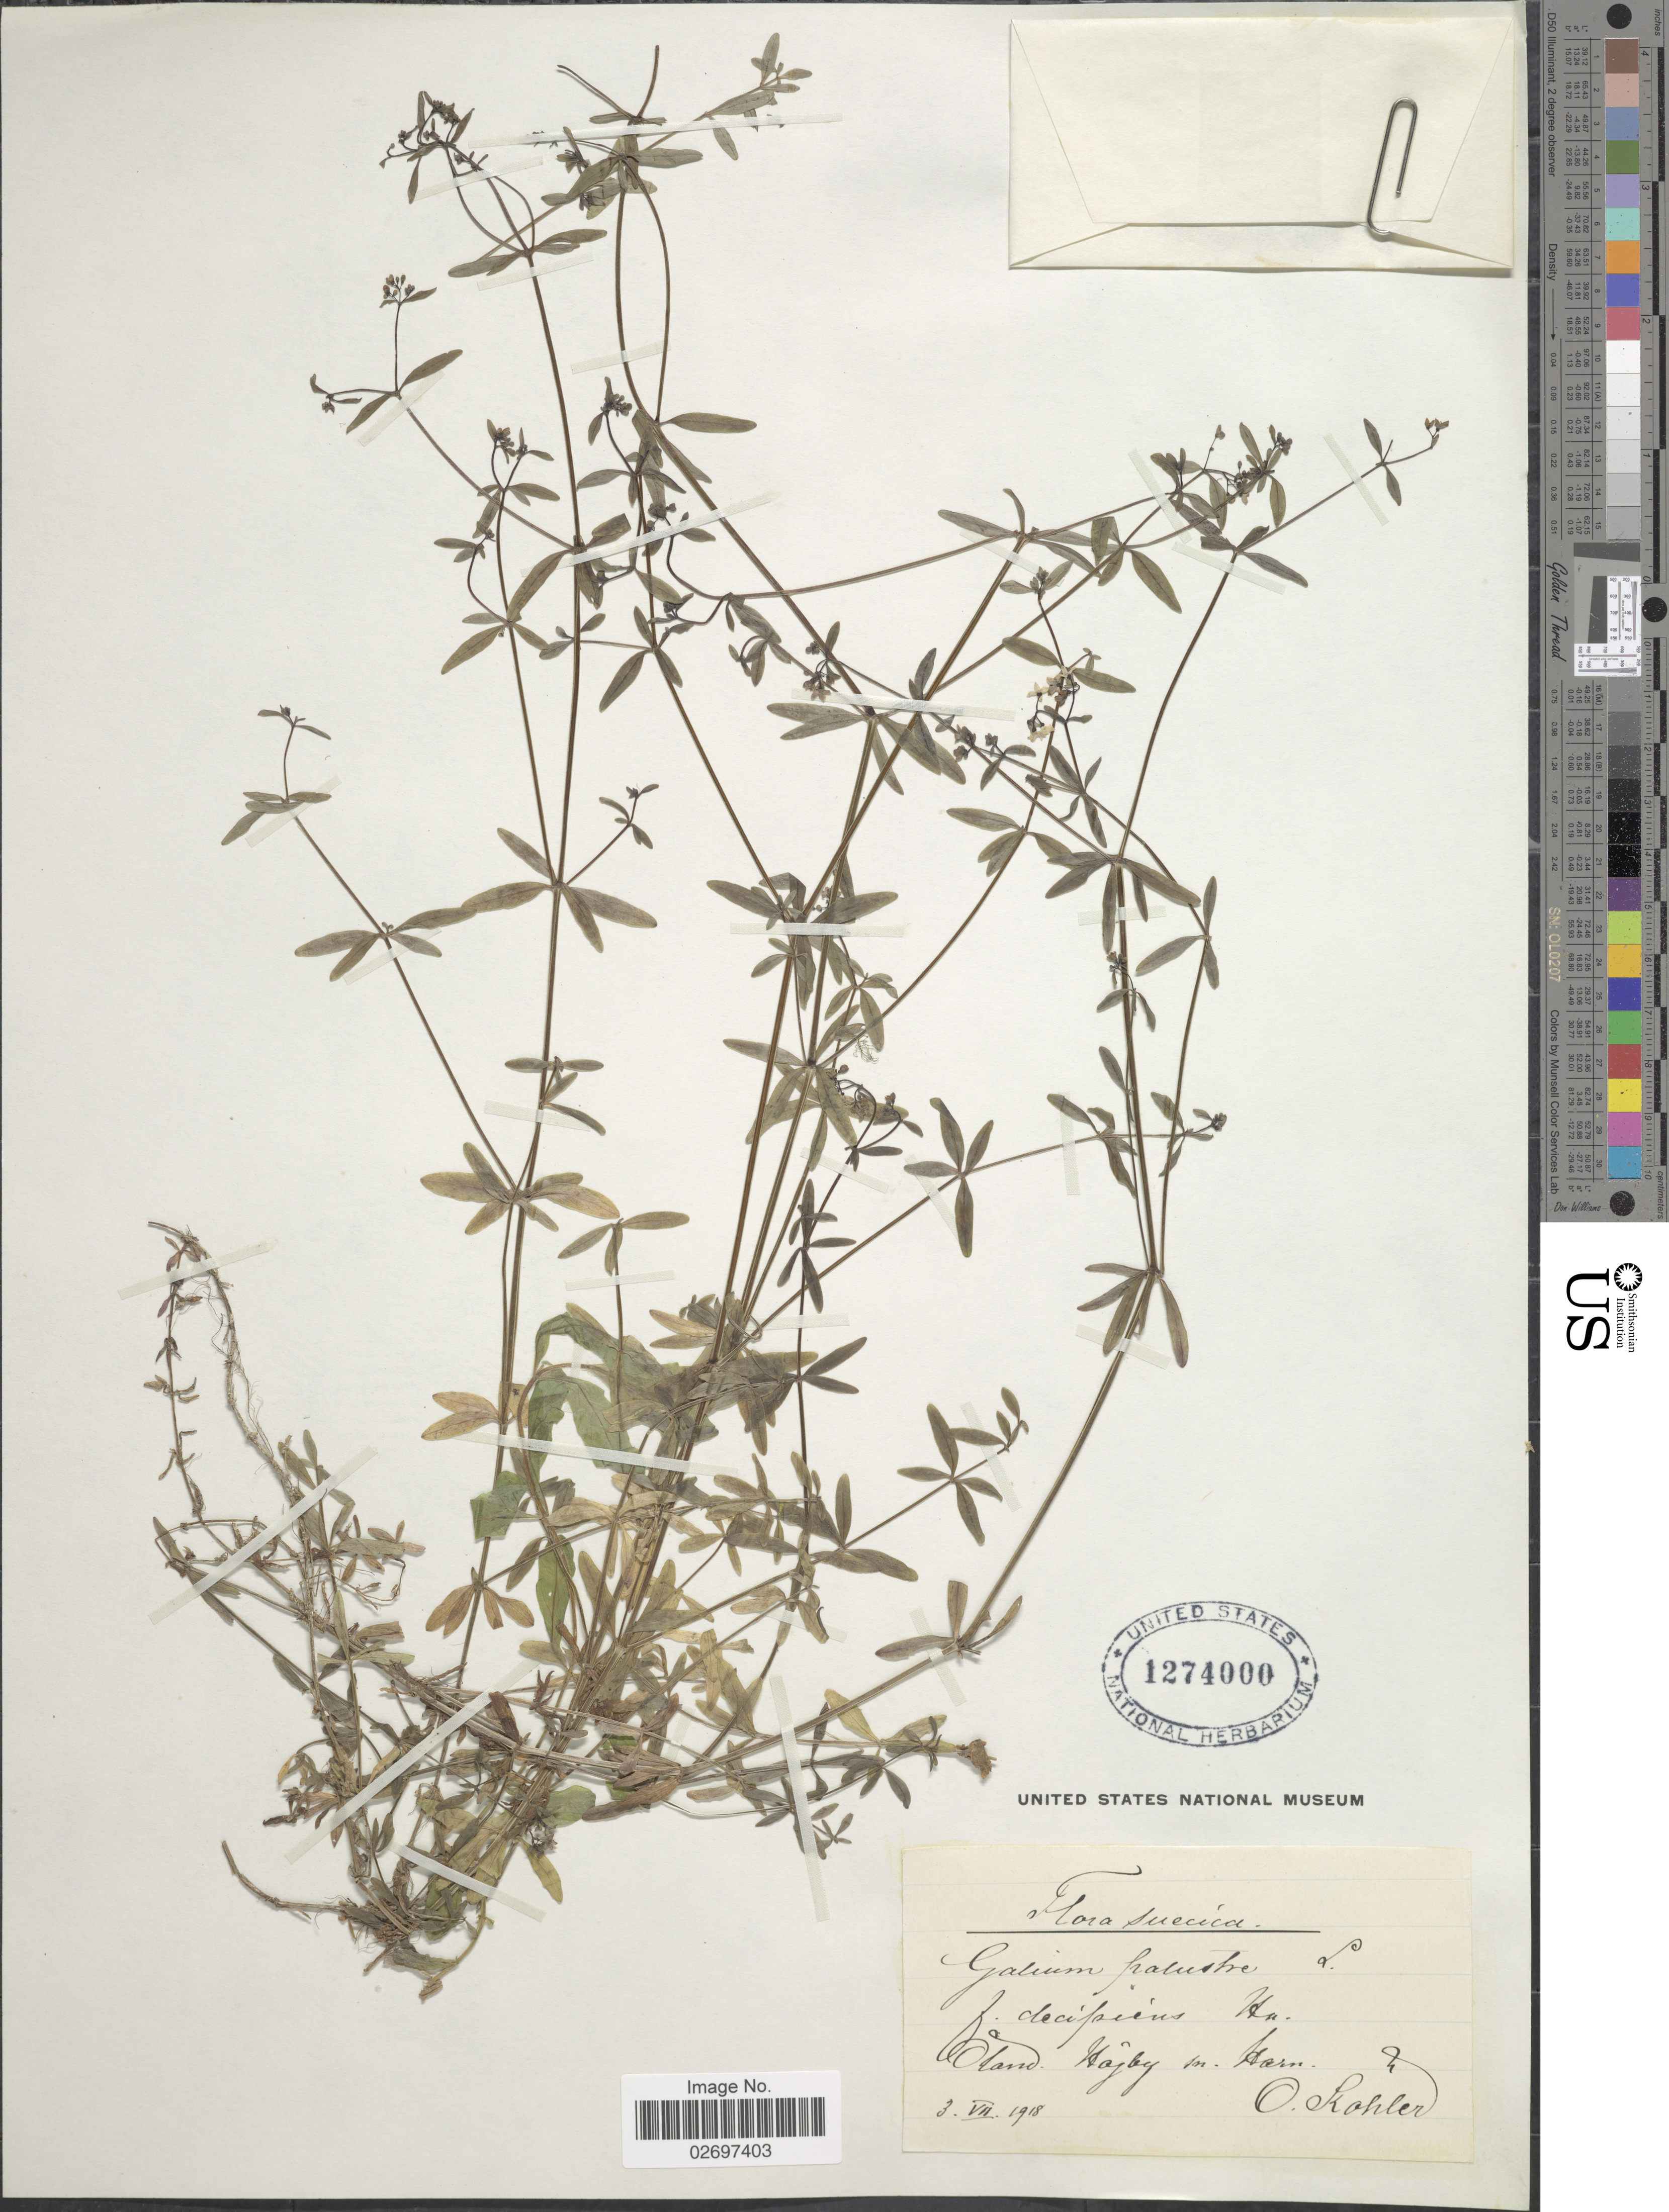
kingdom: Plantae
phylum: Tracheophyta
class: Magnoliopsida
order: Gentianales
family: Rubiaceae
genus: Galium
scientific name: Galium palustre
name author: L.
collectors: O. Köhler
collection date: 1918-07-03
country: Sweden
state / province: Kalmar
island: Oland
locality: Suecica. Oland. Hojby sn. Kalm.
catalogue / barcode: US 1274000